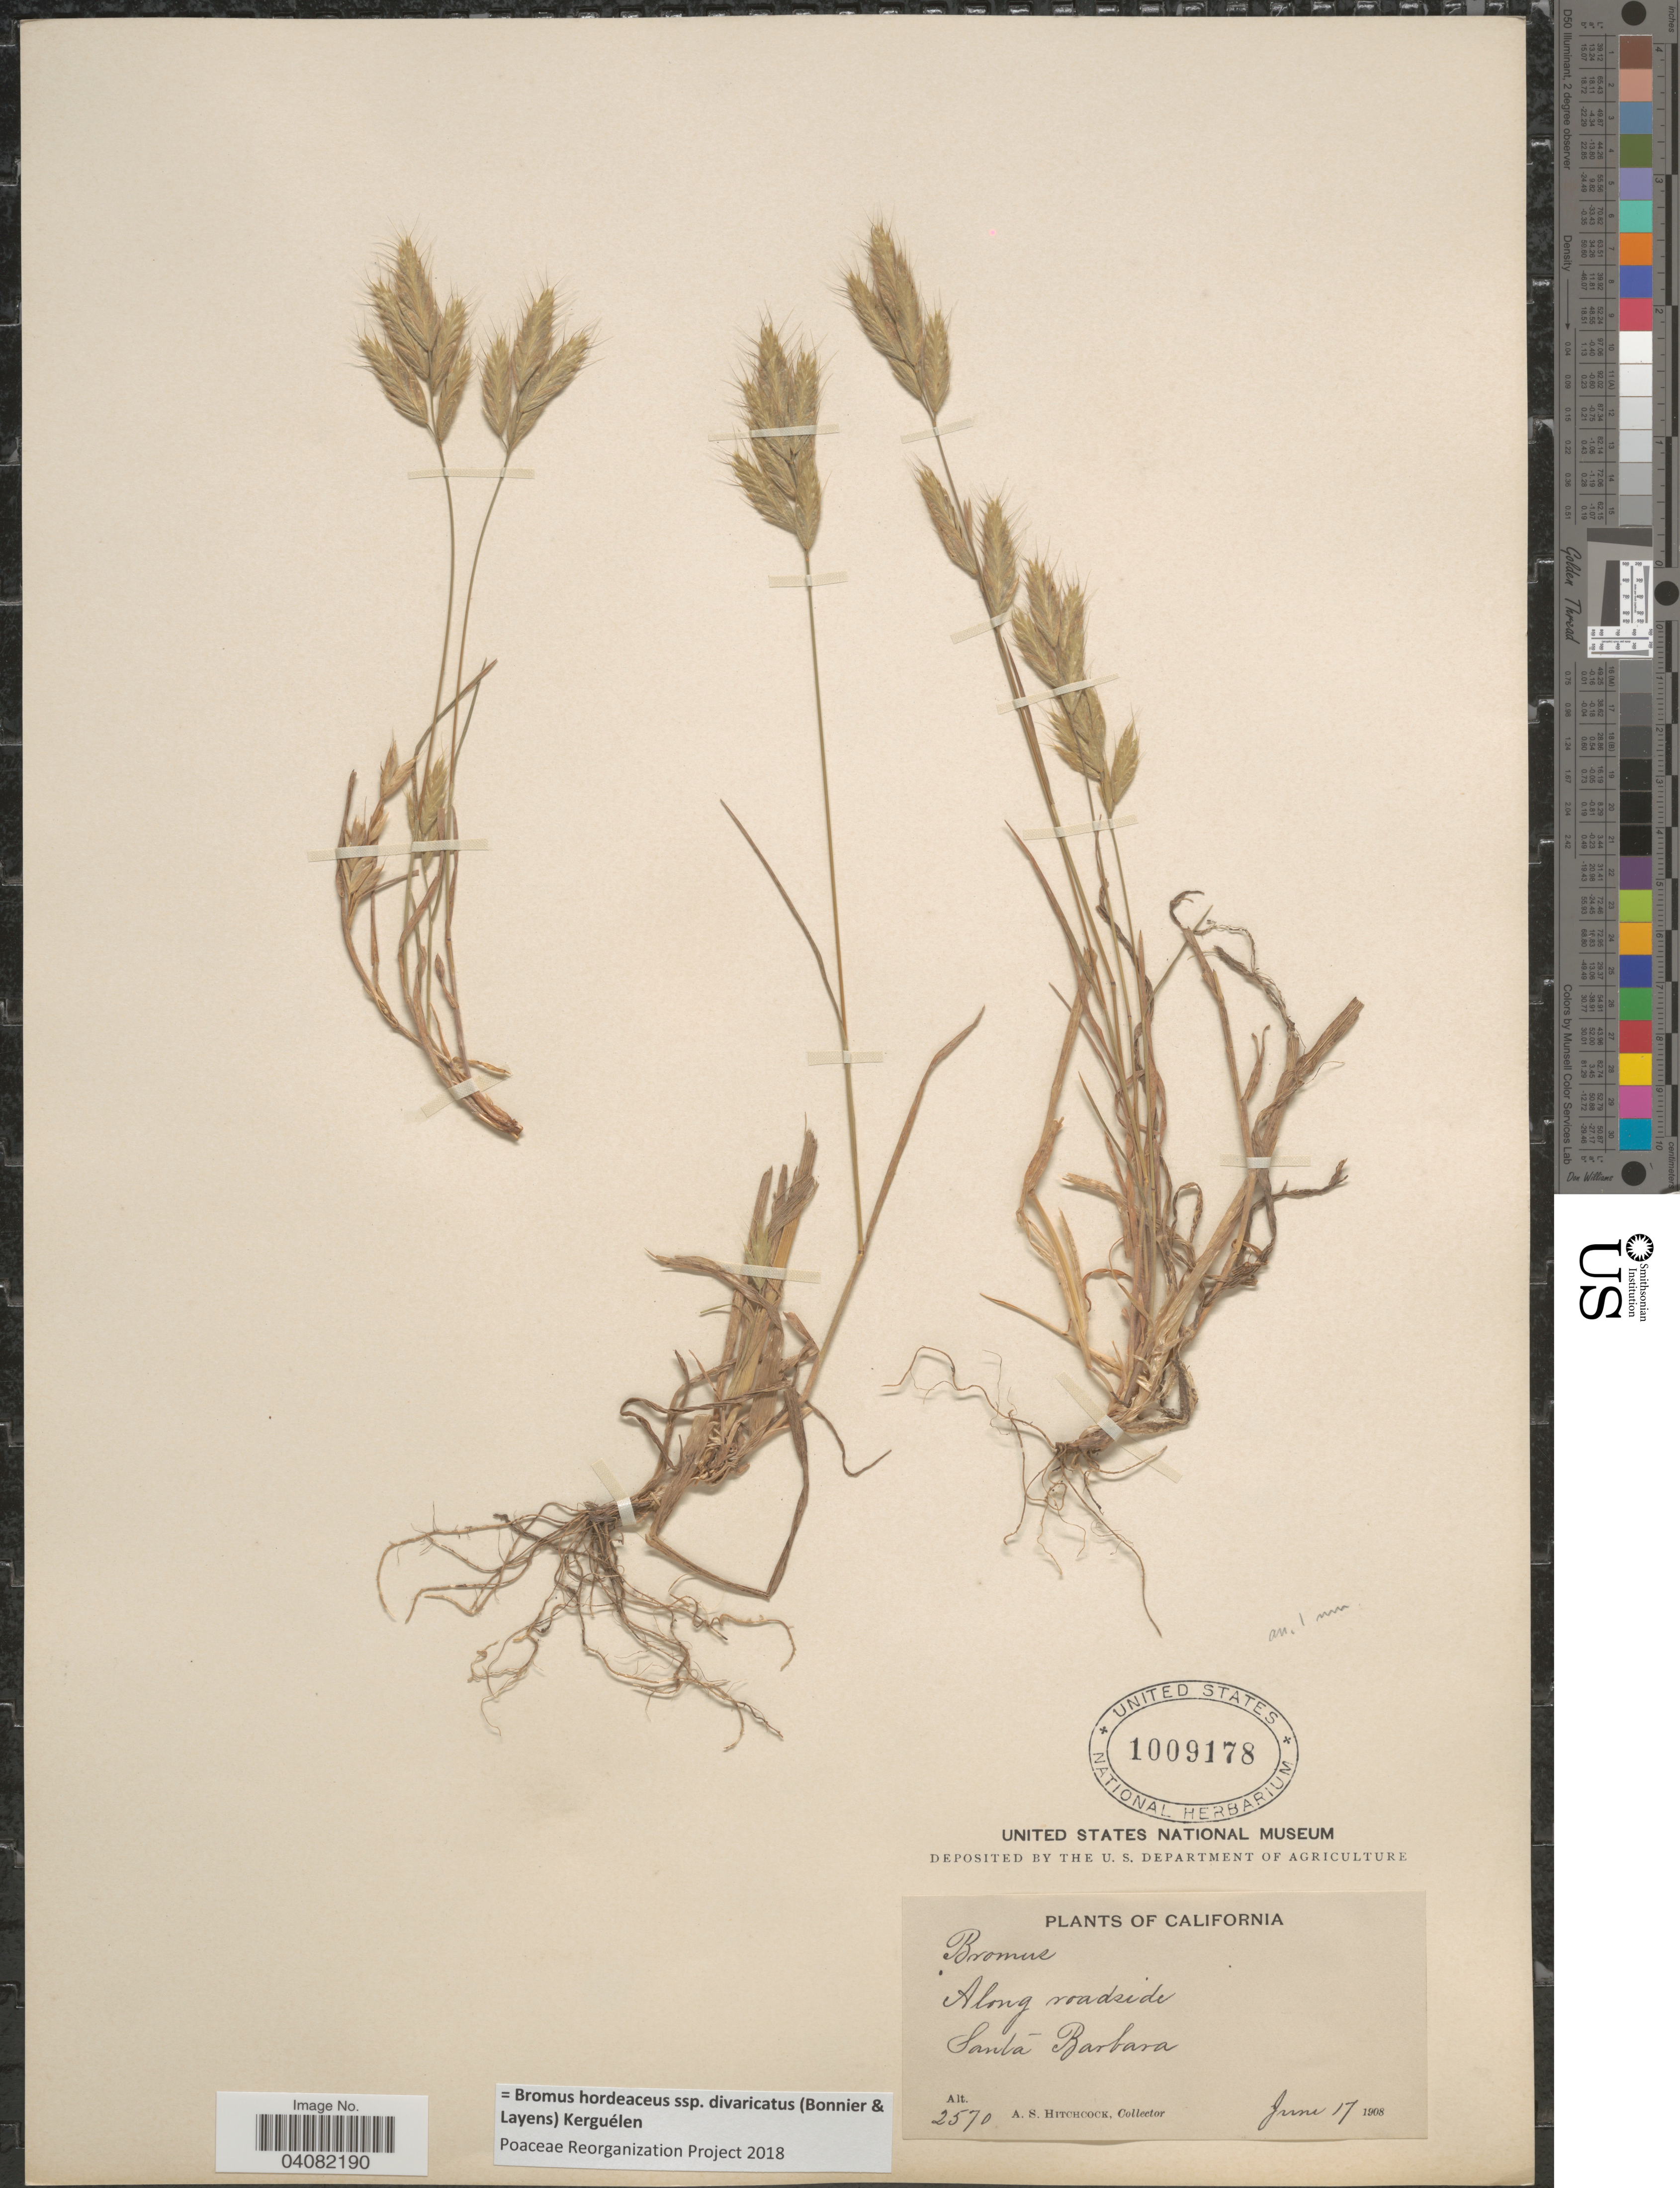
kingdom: Plantae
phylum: Tracheophyta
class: Liliopsida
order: Poales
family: Poaceae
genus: Bromus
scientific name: Bromus hordeaceus subsp. divaricatus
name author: (Bonnier & Layens) Kerguélen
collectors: A. S. Hitchcock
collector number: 2570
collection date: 1908-06-17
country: United States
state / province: California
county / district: Santa Barbara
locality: Along roadside. Santa Barbara.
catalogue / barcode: US 1009178